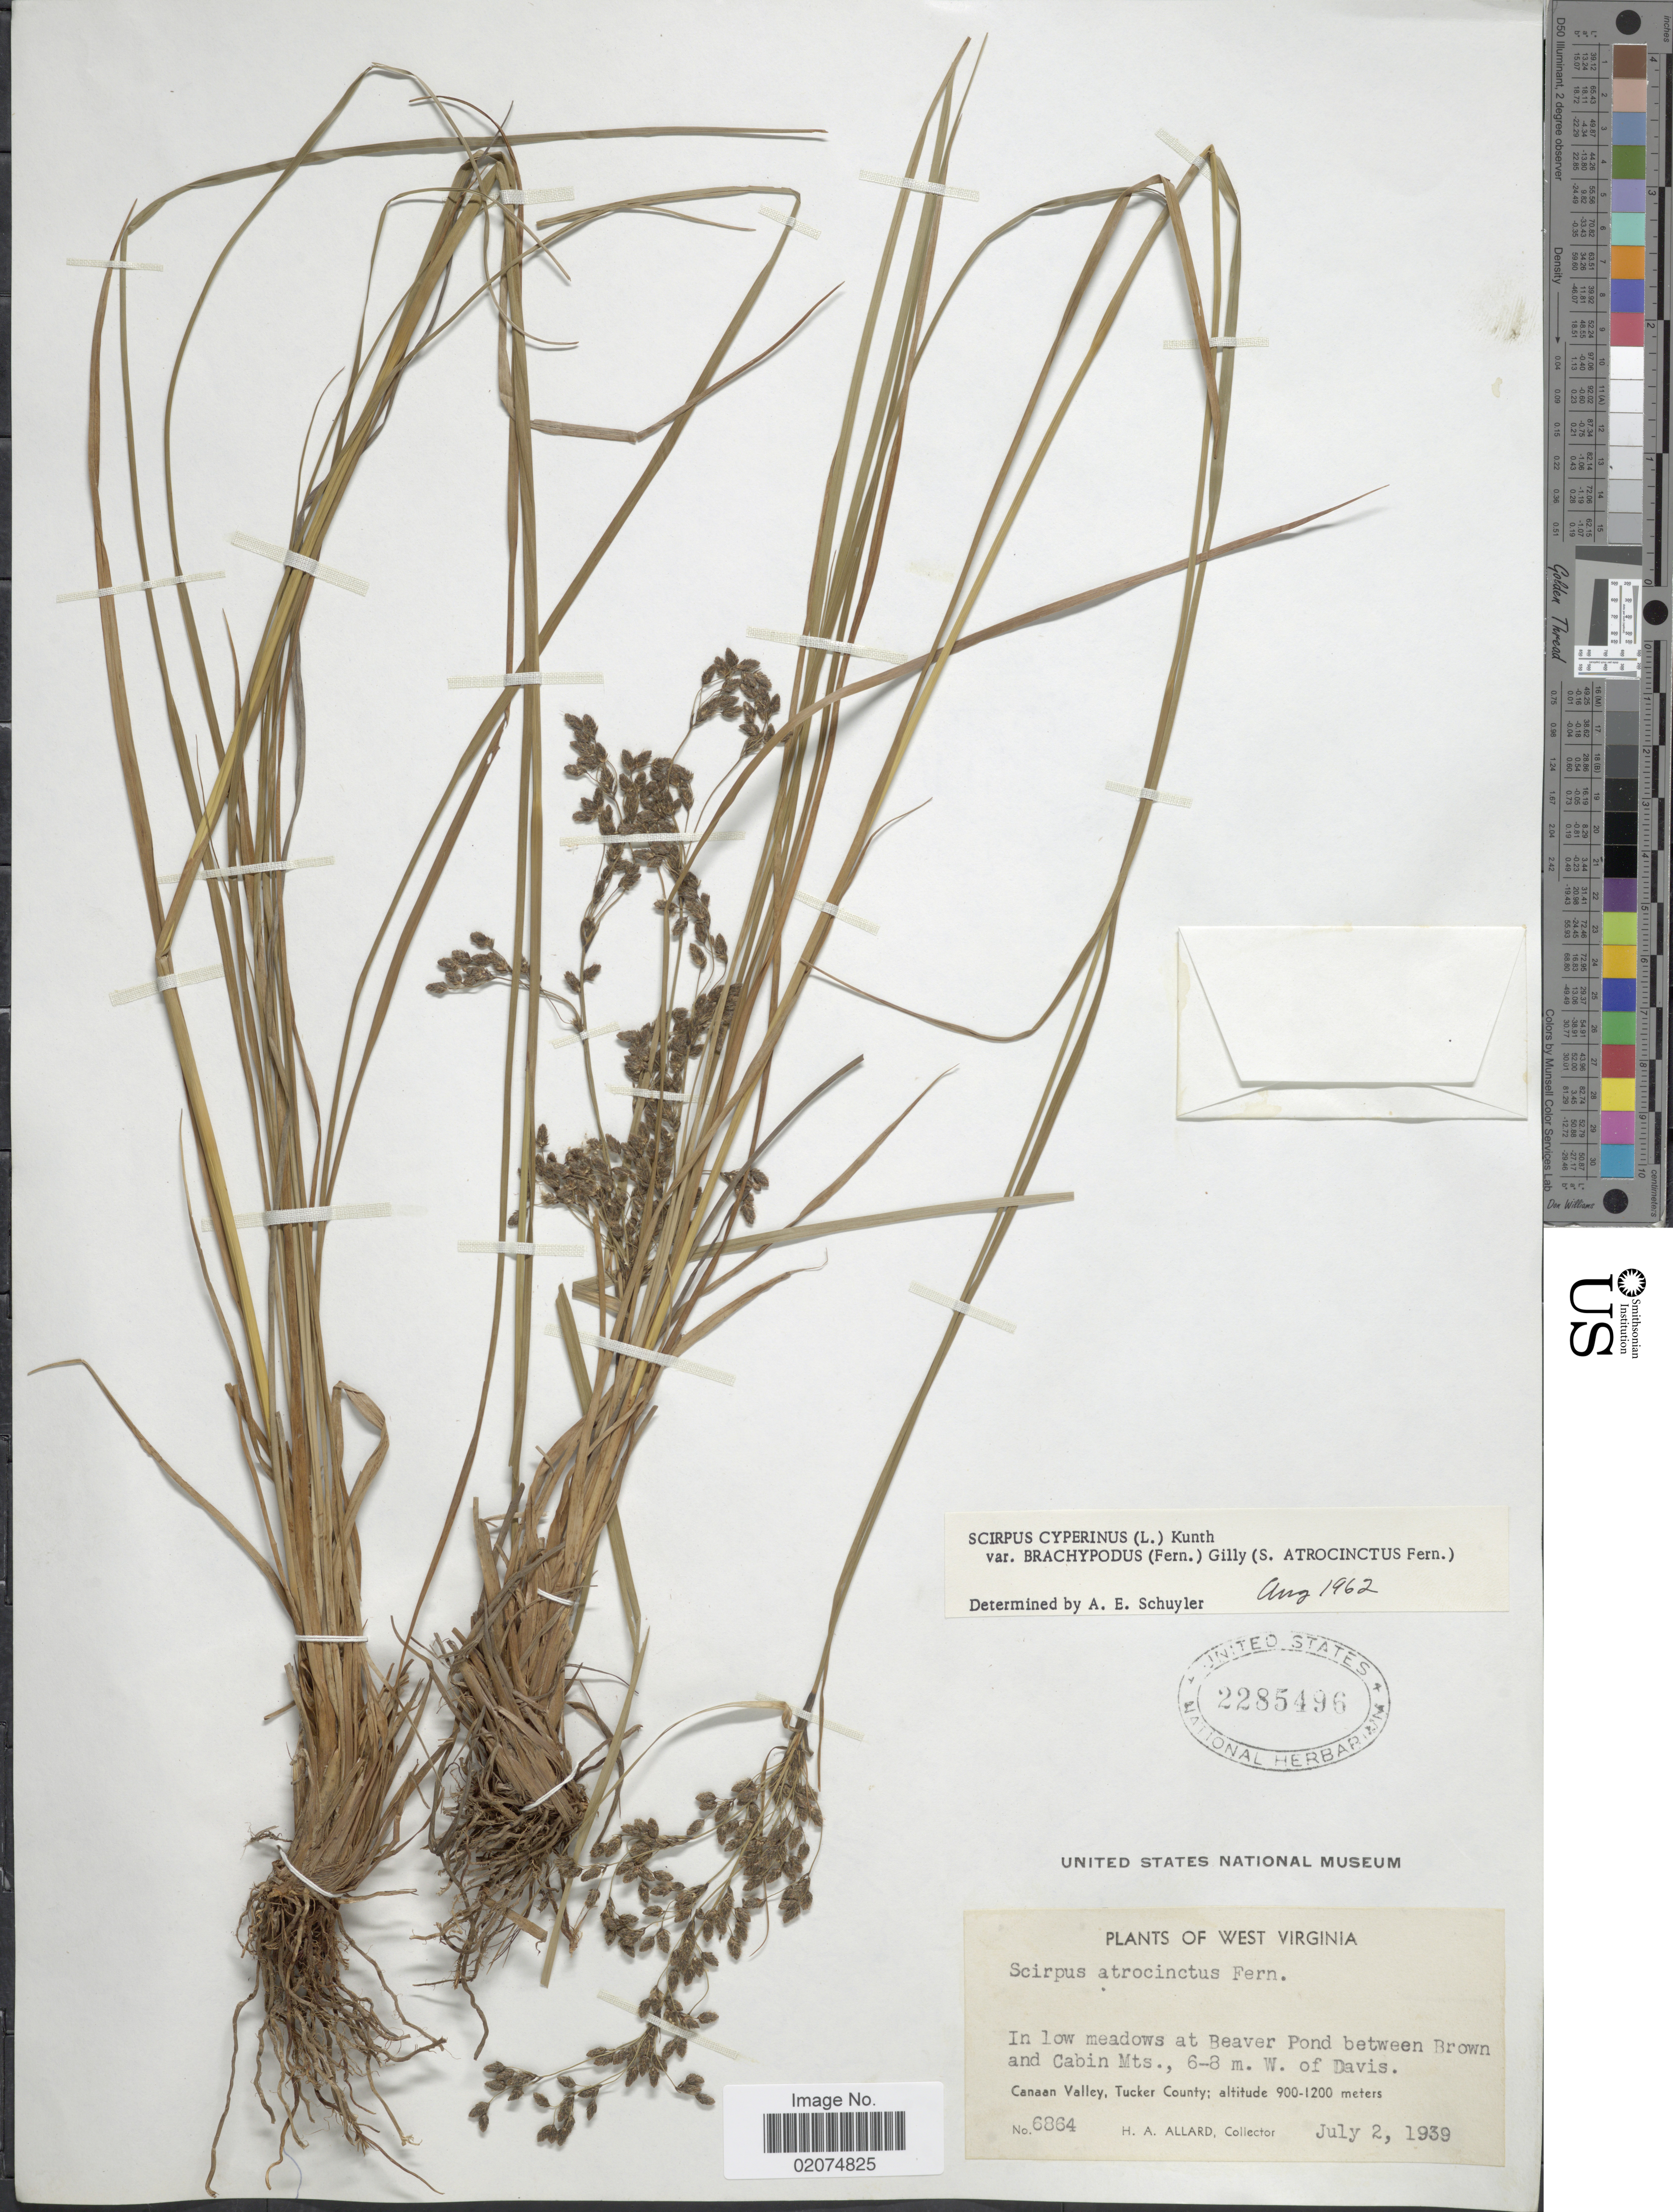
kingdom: Plantae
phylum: Tracheophyta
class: Liliopsida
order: Poales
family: Cyperaceae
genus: Scirpus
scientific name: Scirpus atrocinctus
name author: Fernald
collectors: H. A. Allard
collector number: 6864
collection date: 1939-07-02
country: United States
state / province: West Virginia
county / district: Tucker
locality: Beaver Pond between Brown and Cabin Mts, 6-8 m W of Davis, Canaan Valley, Tucker County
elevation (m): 900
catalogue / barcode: US 2285496